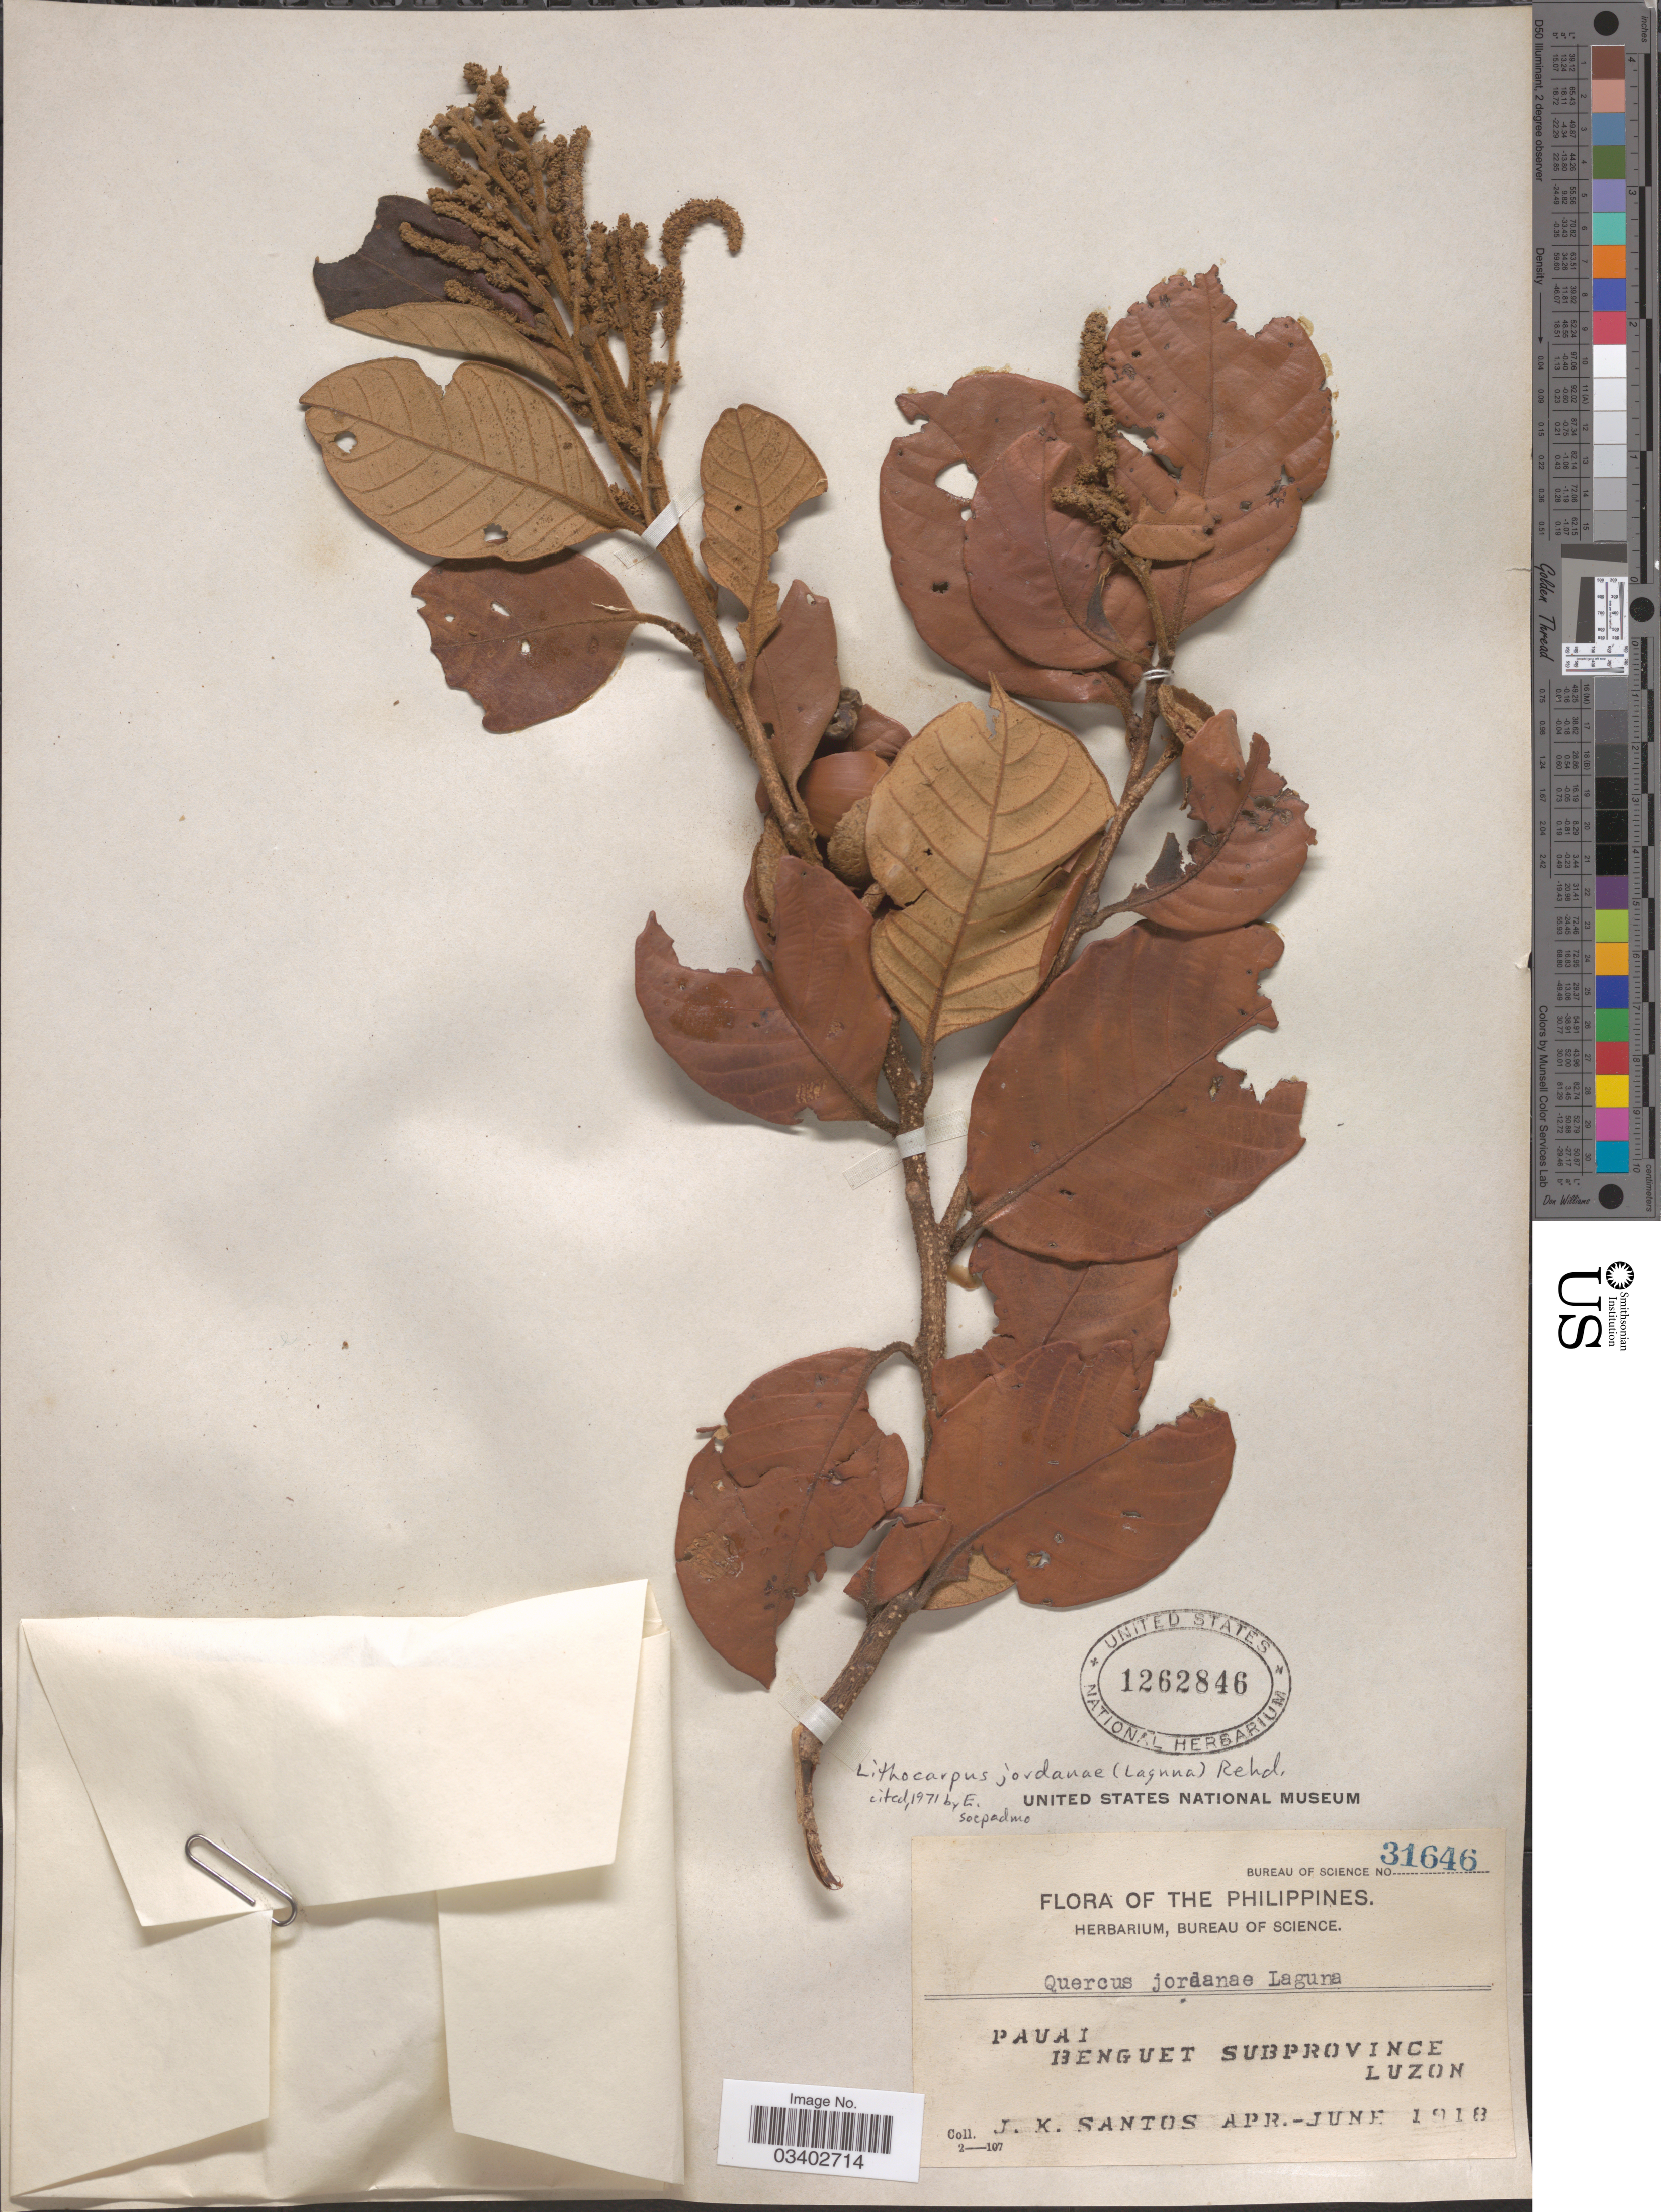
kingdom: Plantae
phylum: Tracheophyta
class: Magnoliopsida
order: Fagales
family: Fagaceae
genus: Lithocarpus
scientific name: Lithocarpus jordanae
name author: (Villanueva) Rehder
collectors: J. K. Santos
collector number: Bureau of Science 31646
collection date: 1918-04/1918-06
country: Philippines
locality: Pauai. Benguet Subprovince. Luzon.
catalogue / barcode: US 1262846